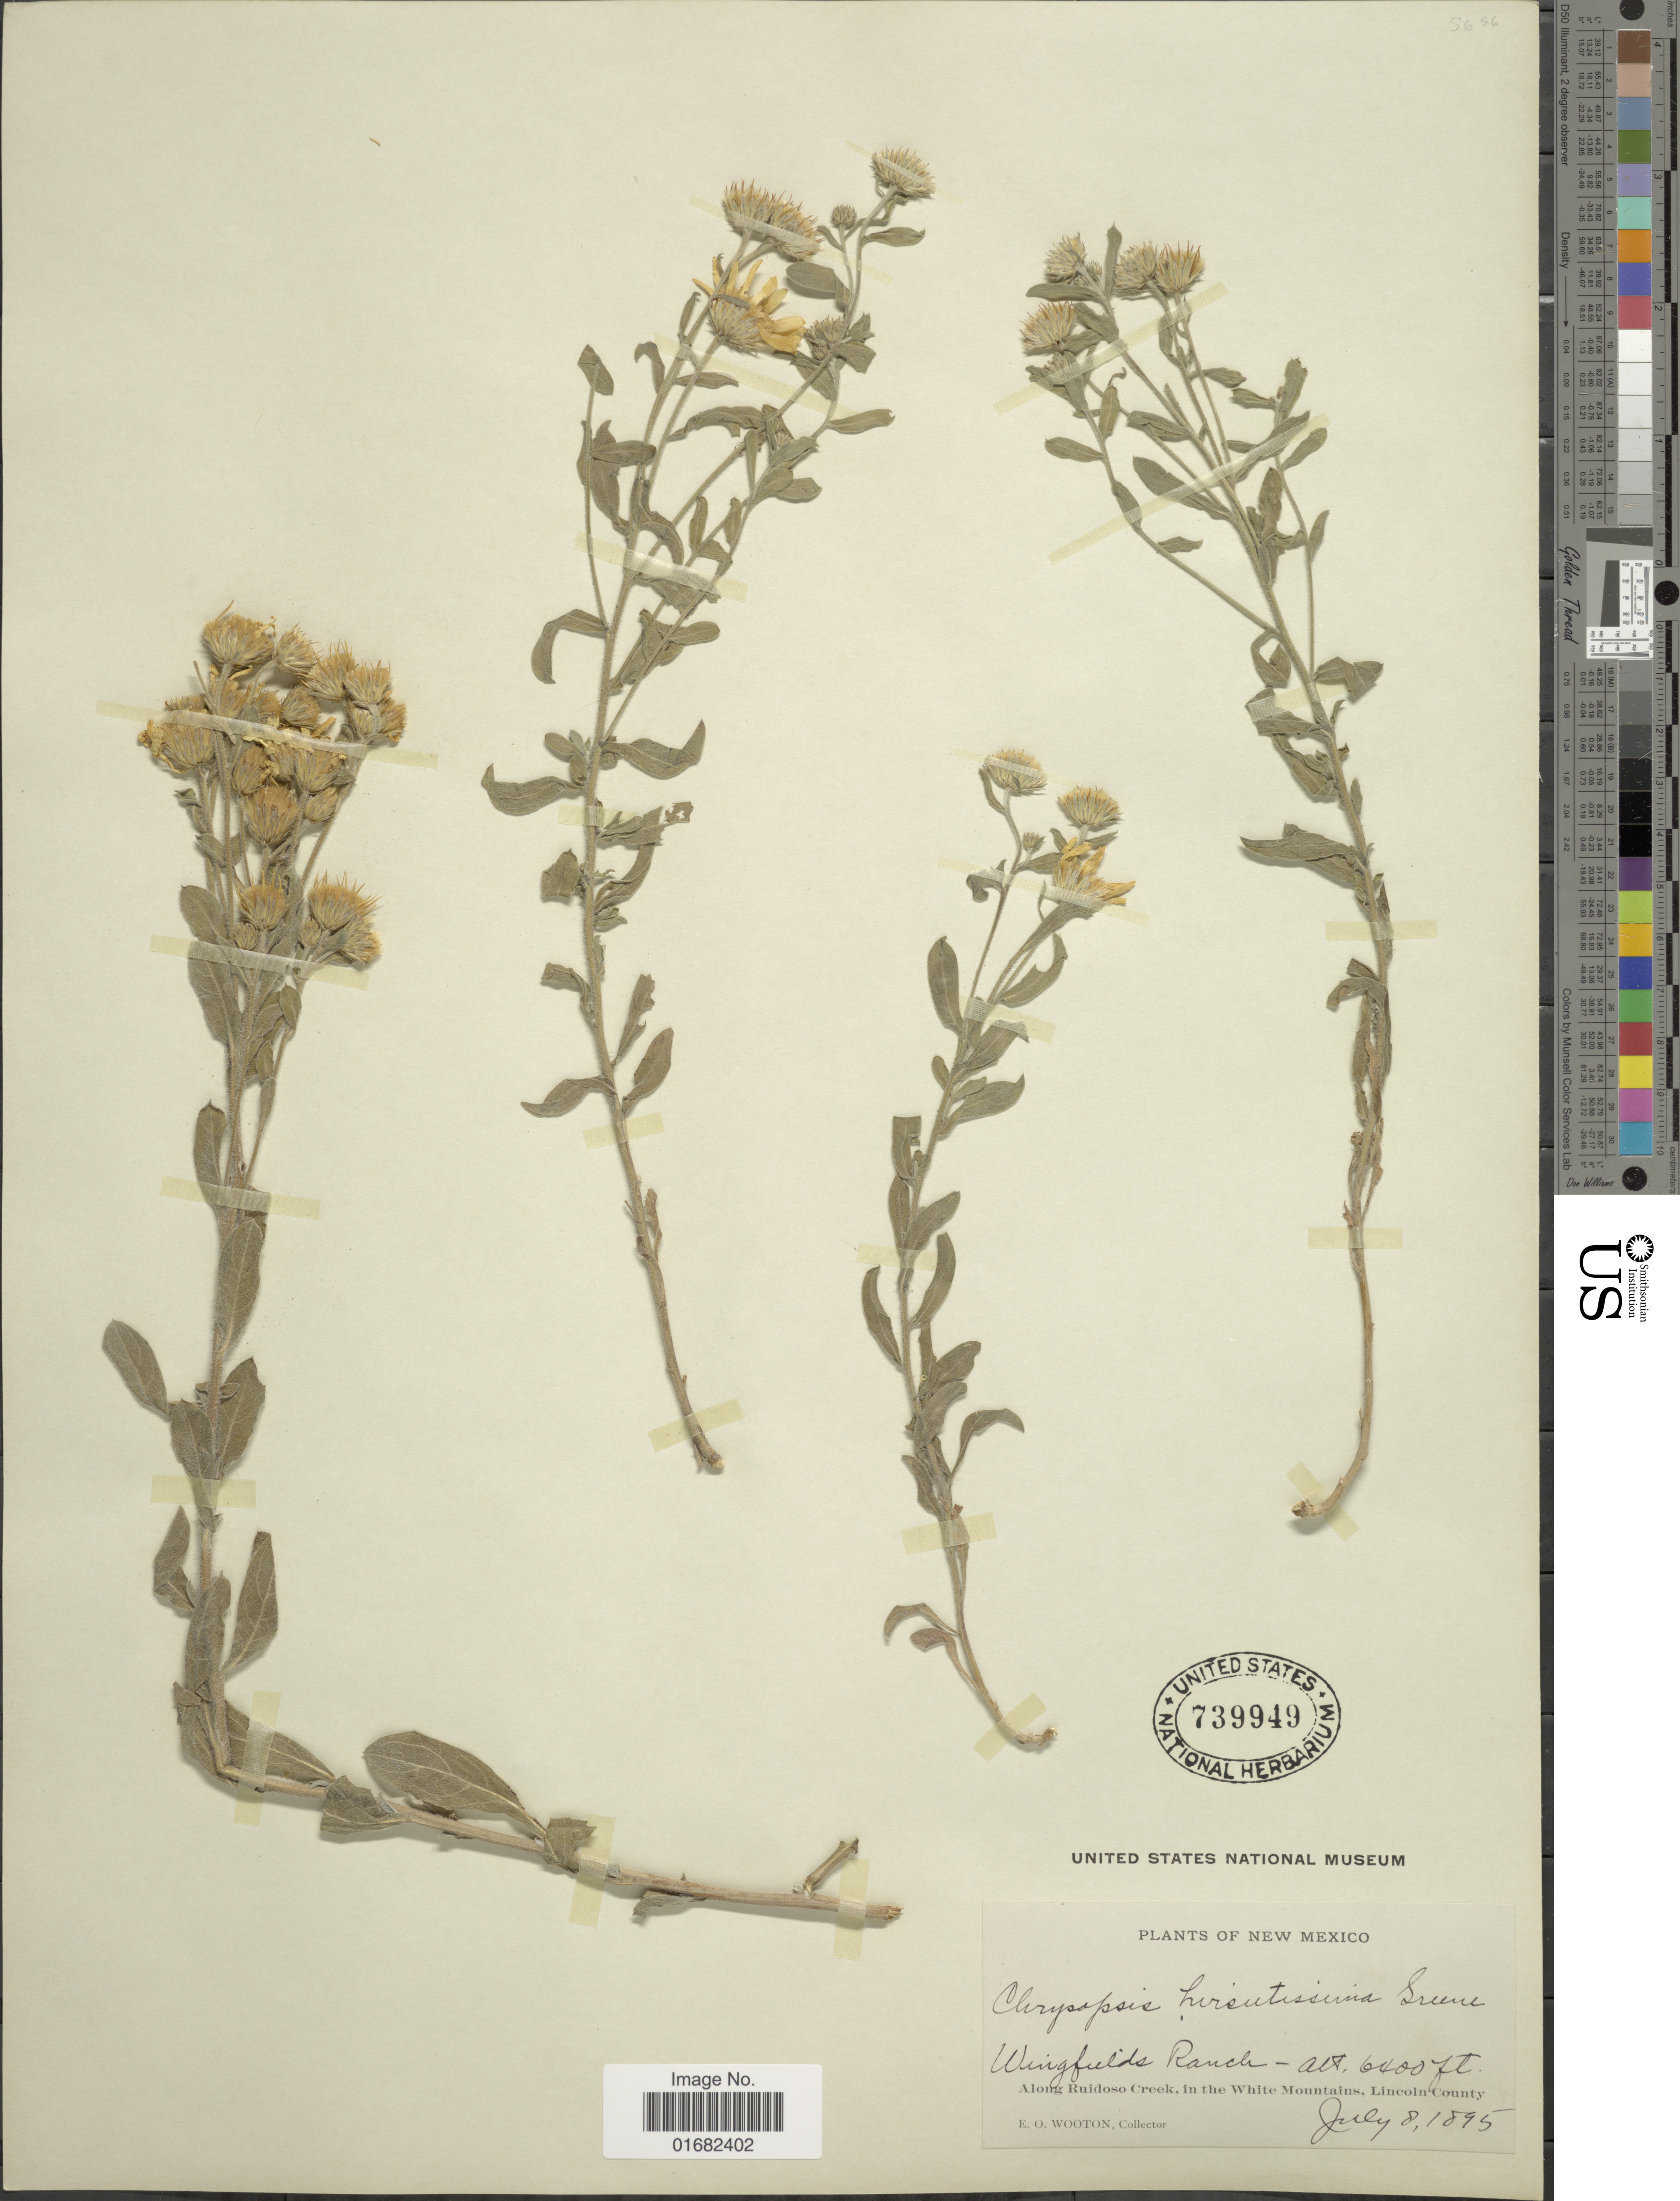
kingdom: Plantae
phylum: Tracheophyta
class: Magnoliopsida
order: Asterales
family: Asteraceae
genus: Heterotheca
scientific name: Heterotheca hirsutissima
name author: Greene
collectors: E. O. Wooton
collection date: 1895-07-08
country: United States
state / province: New Mexico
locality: Wingfields Ranch. Along Ruidoso Creek, in the White Mountains, Lincoln County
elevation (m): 1951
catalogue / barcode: US 739949